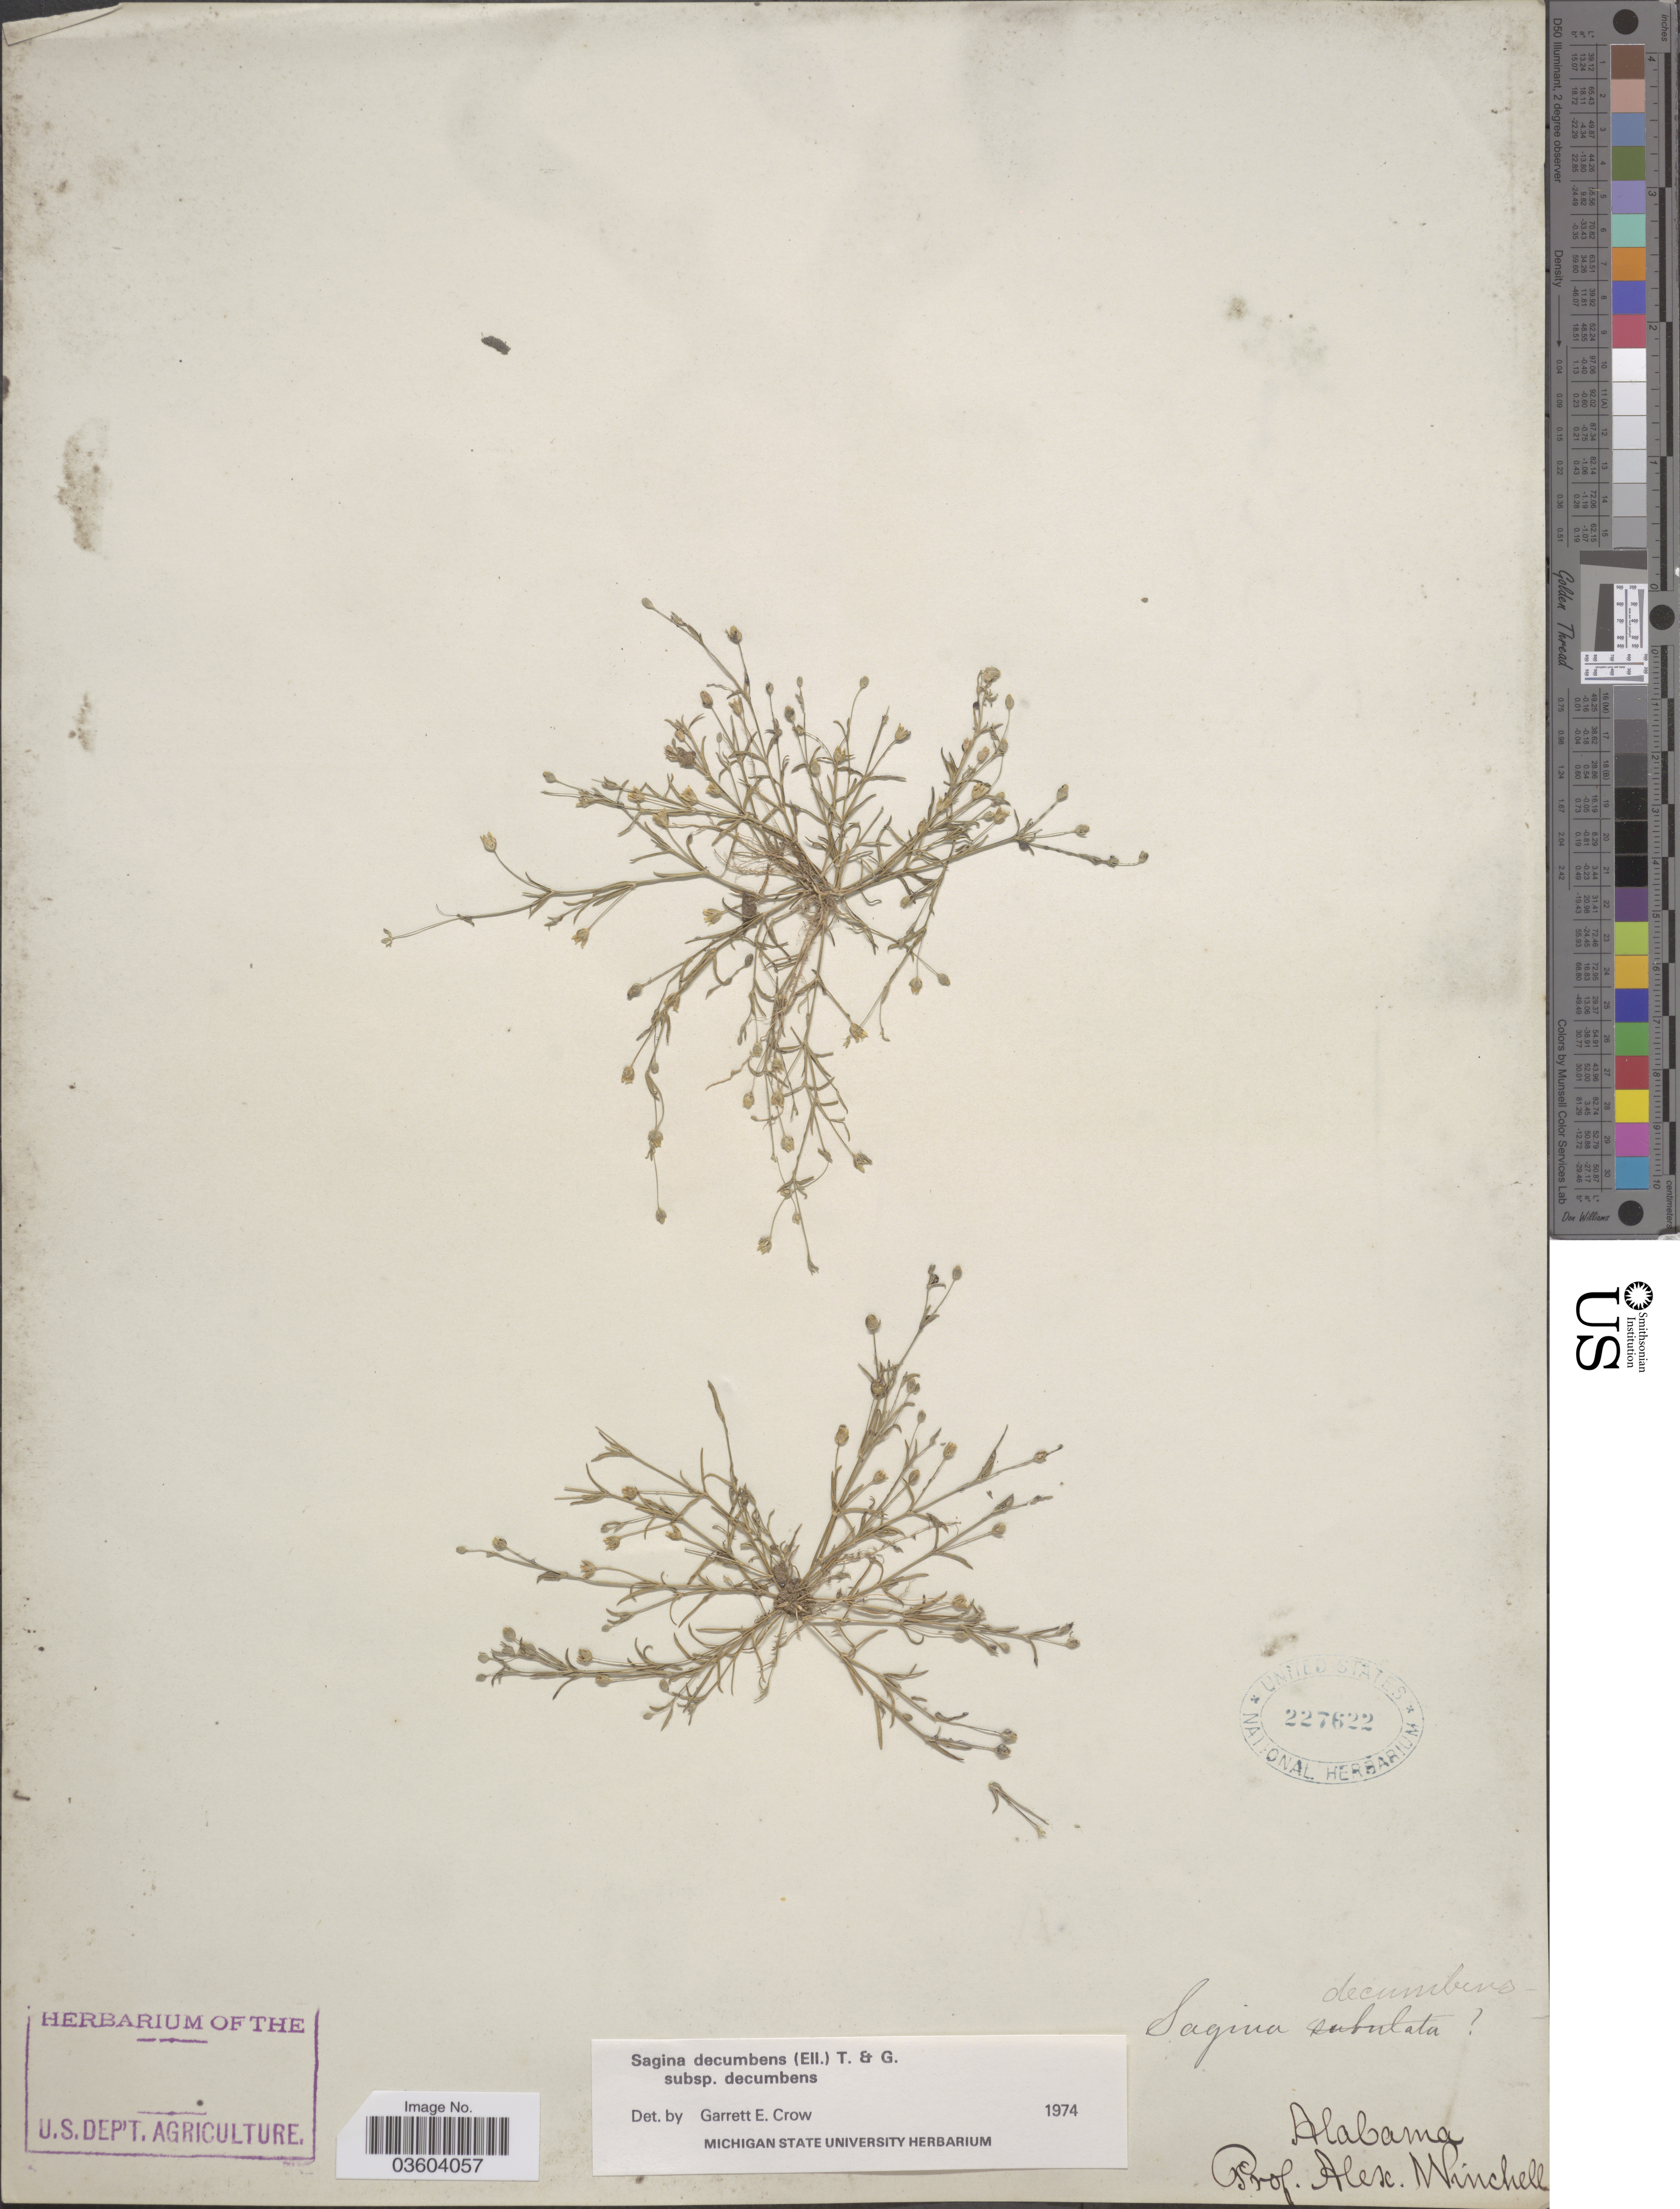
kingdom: Plantae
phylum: Tracheophyta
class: Magnoliopsida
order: Caryophyllales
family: Caryophyllaceae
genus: Sagina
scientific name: Sagina decumbens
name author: (Elliott) Torr. & A. Gray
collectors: A. Winchell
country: United States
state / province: Alabama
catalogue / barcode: US 227622